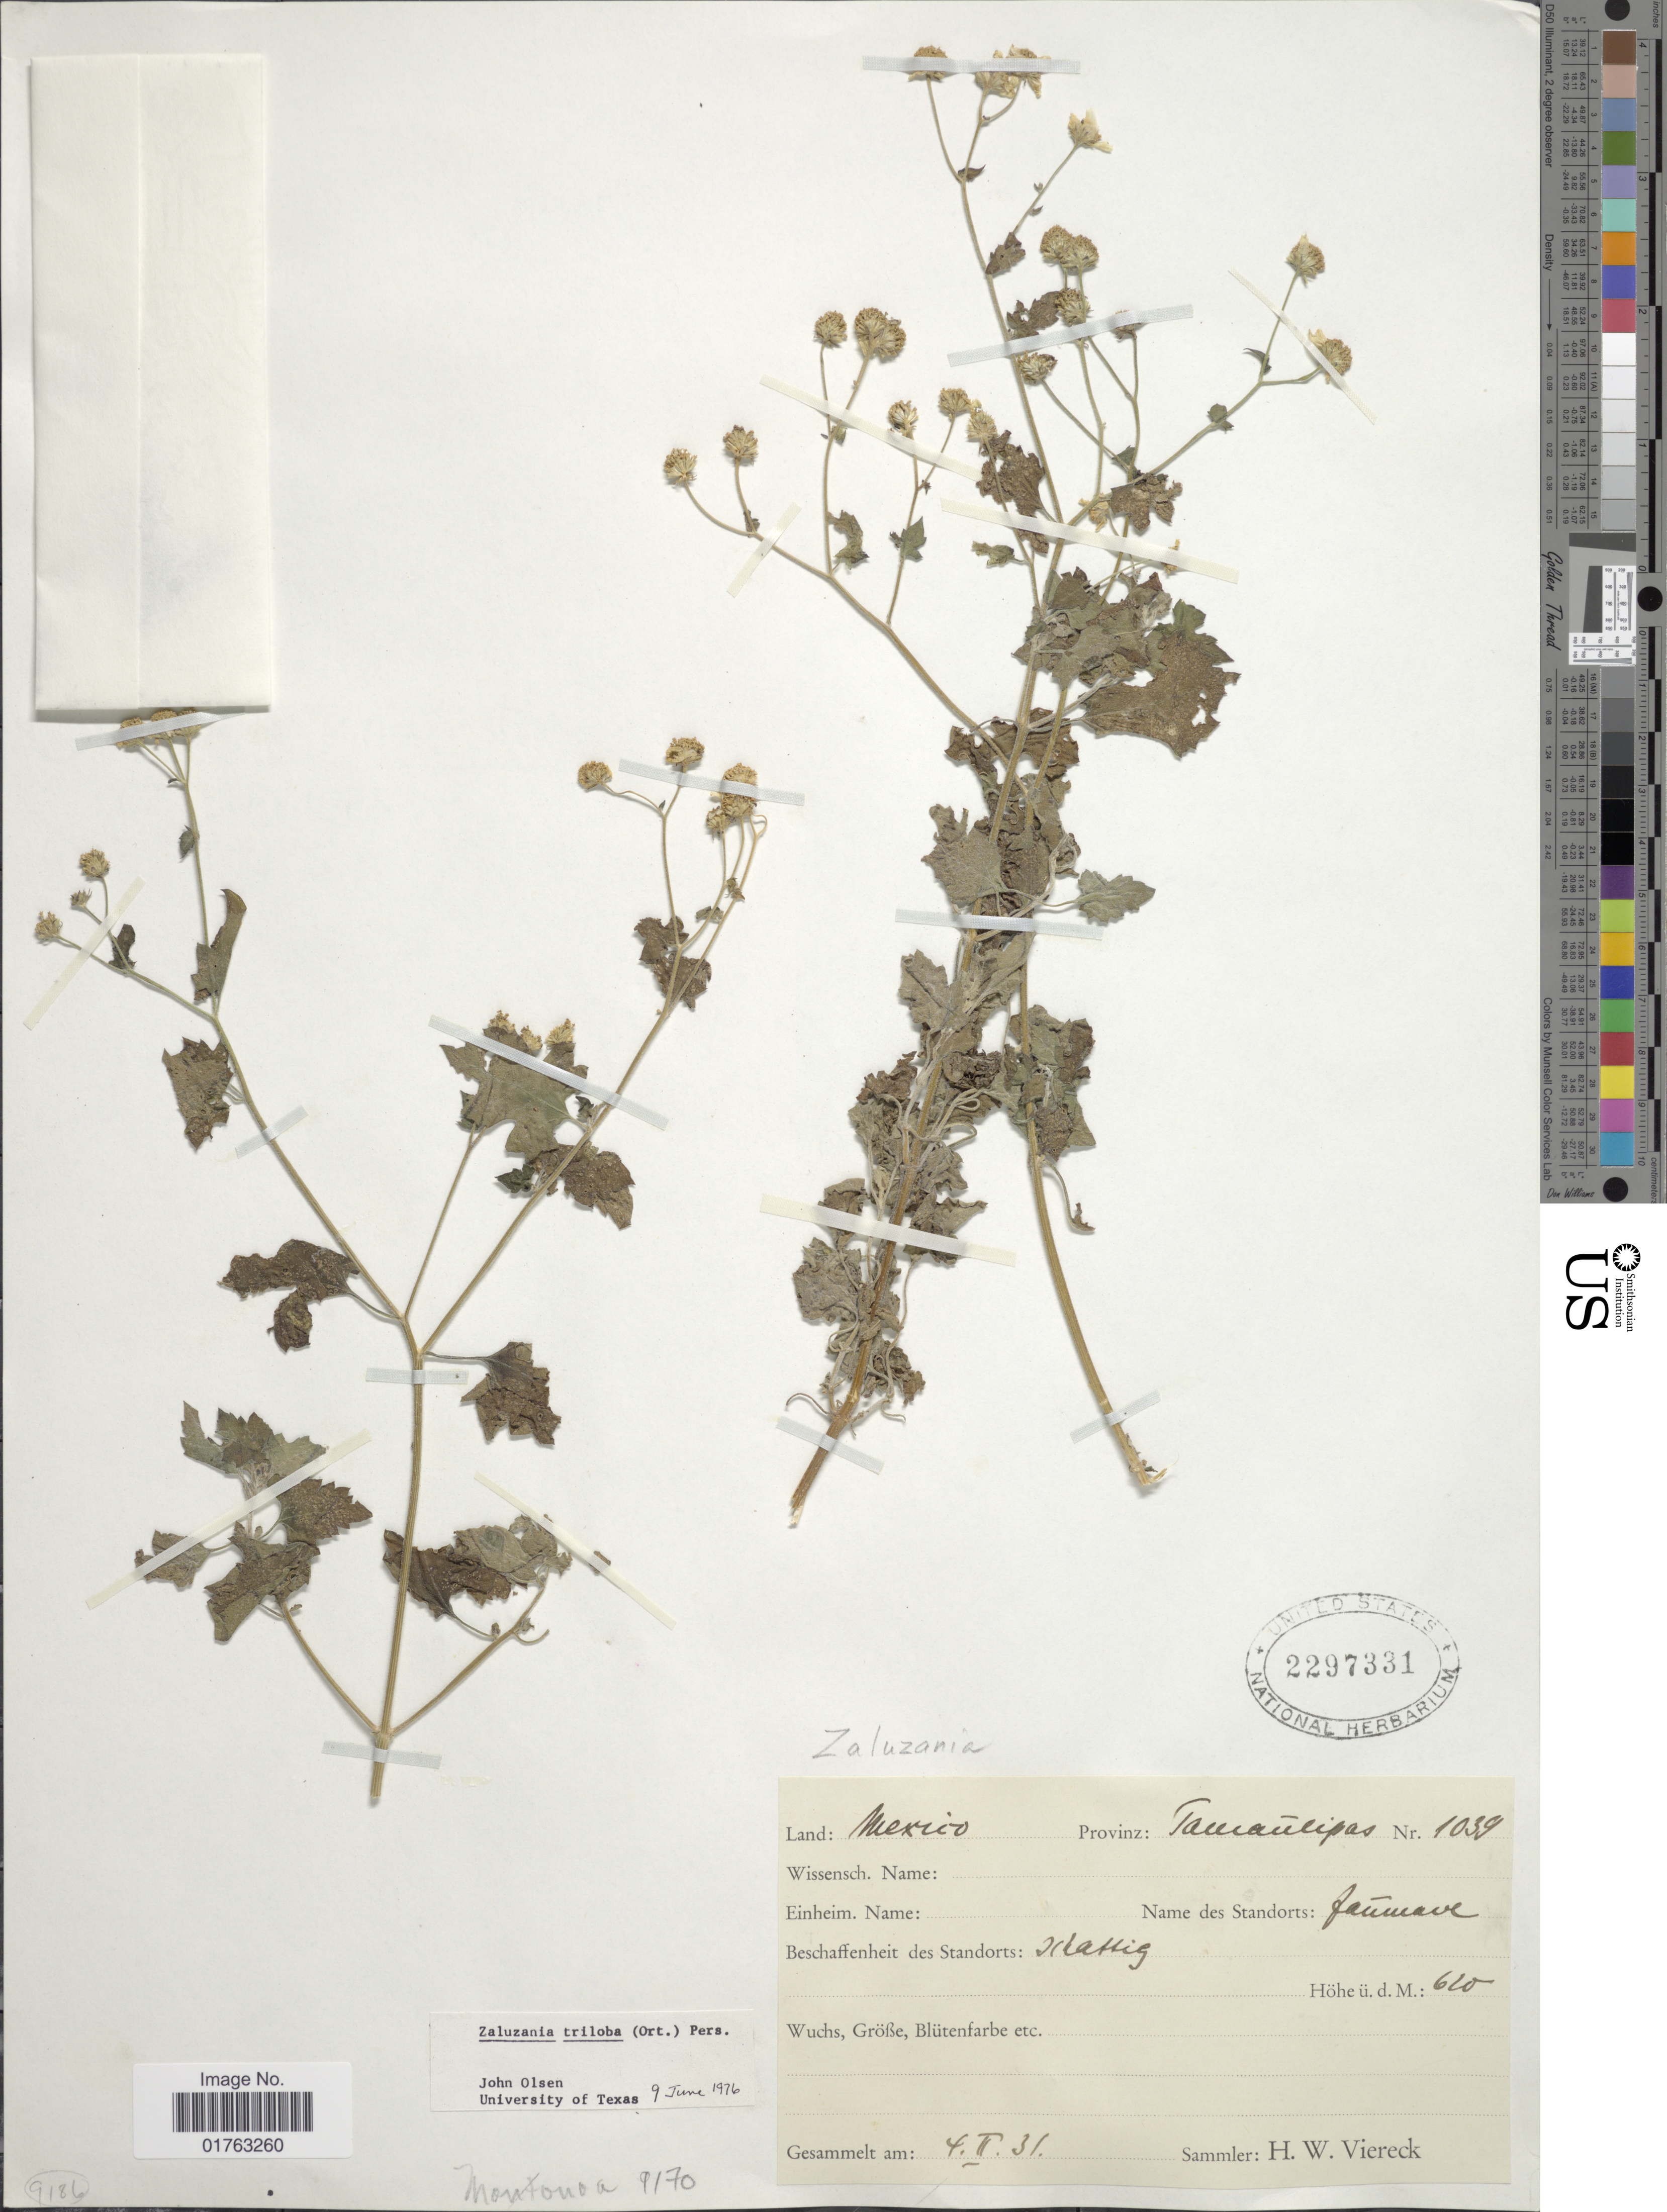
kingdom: Plantae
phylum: Tracheophyta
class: Magnoliopsida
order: Asterales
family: Asteraceae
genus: Zaluzania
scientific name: Zaluzania triloba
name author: (Ortega) Pers.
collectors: H. W. Viereck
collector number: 1039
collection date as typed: Transcribed d/m/y: 4/2/31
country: Mexico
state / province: Tamaulipas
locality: Jaumave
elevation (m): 610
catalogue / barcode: US 2297331